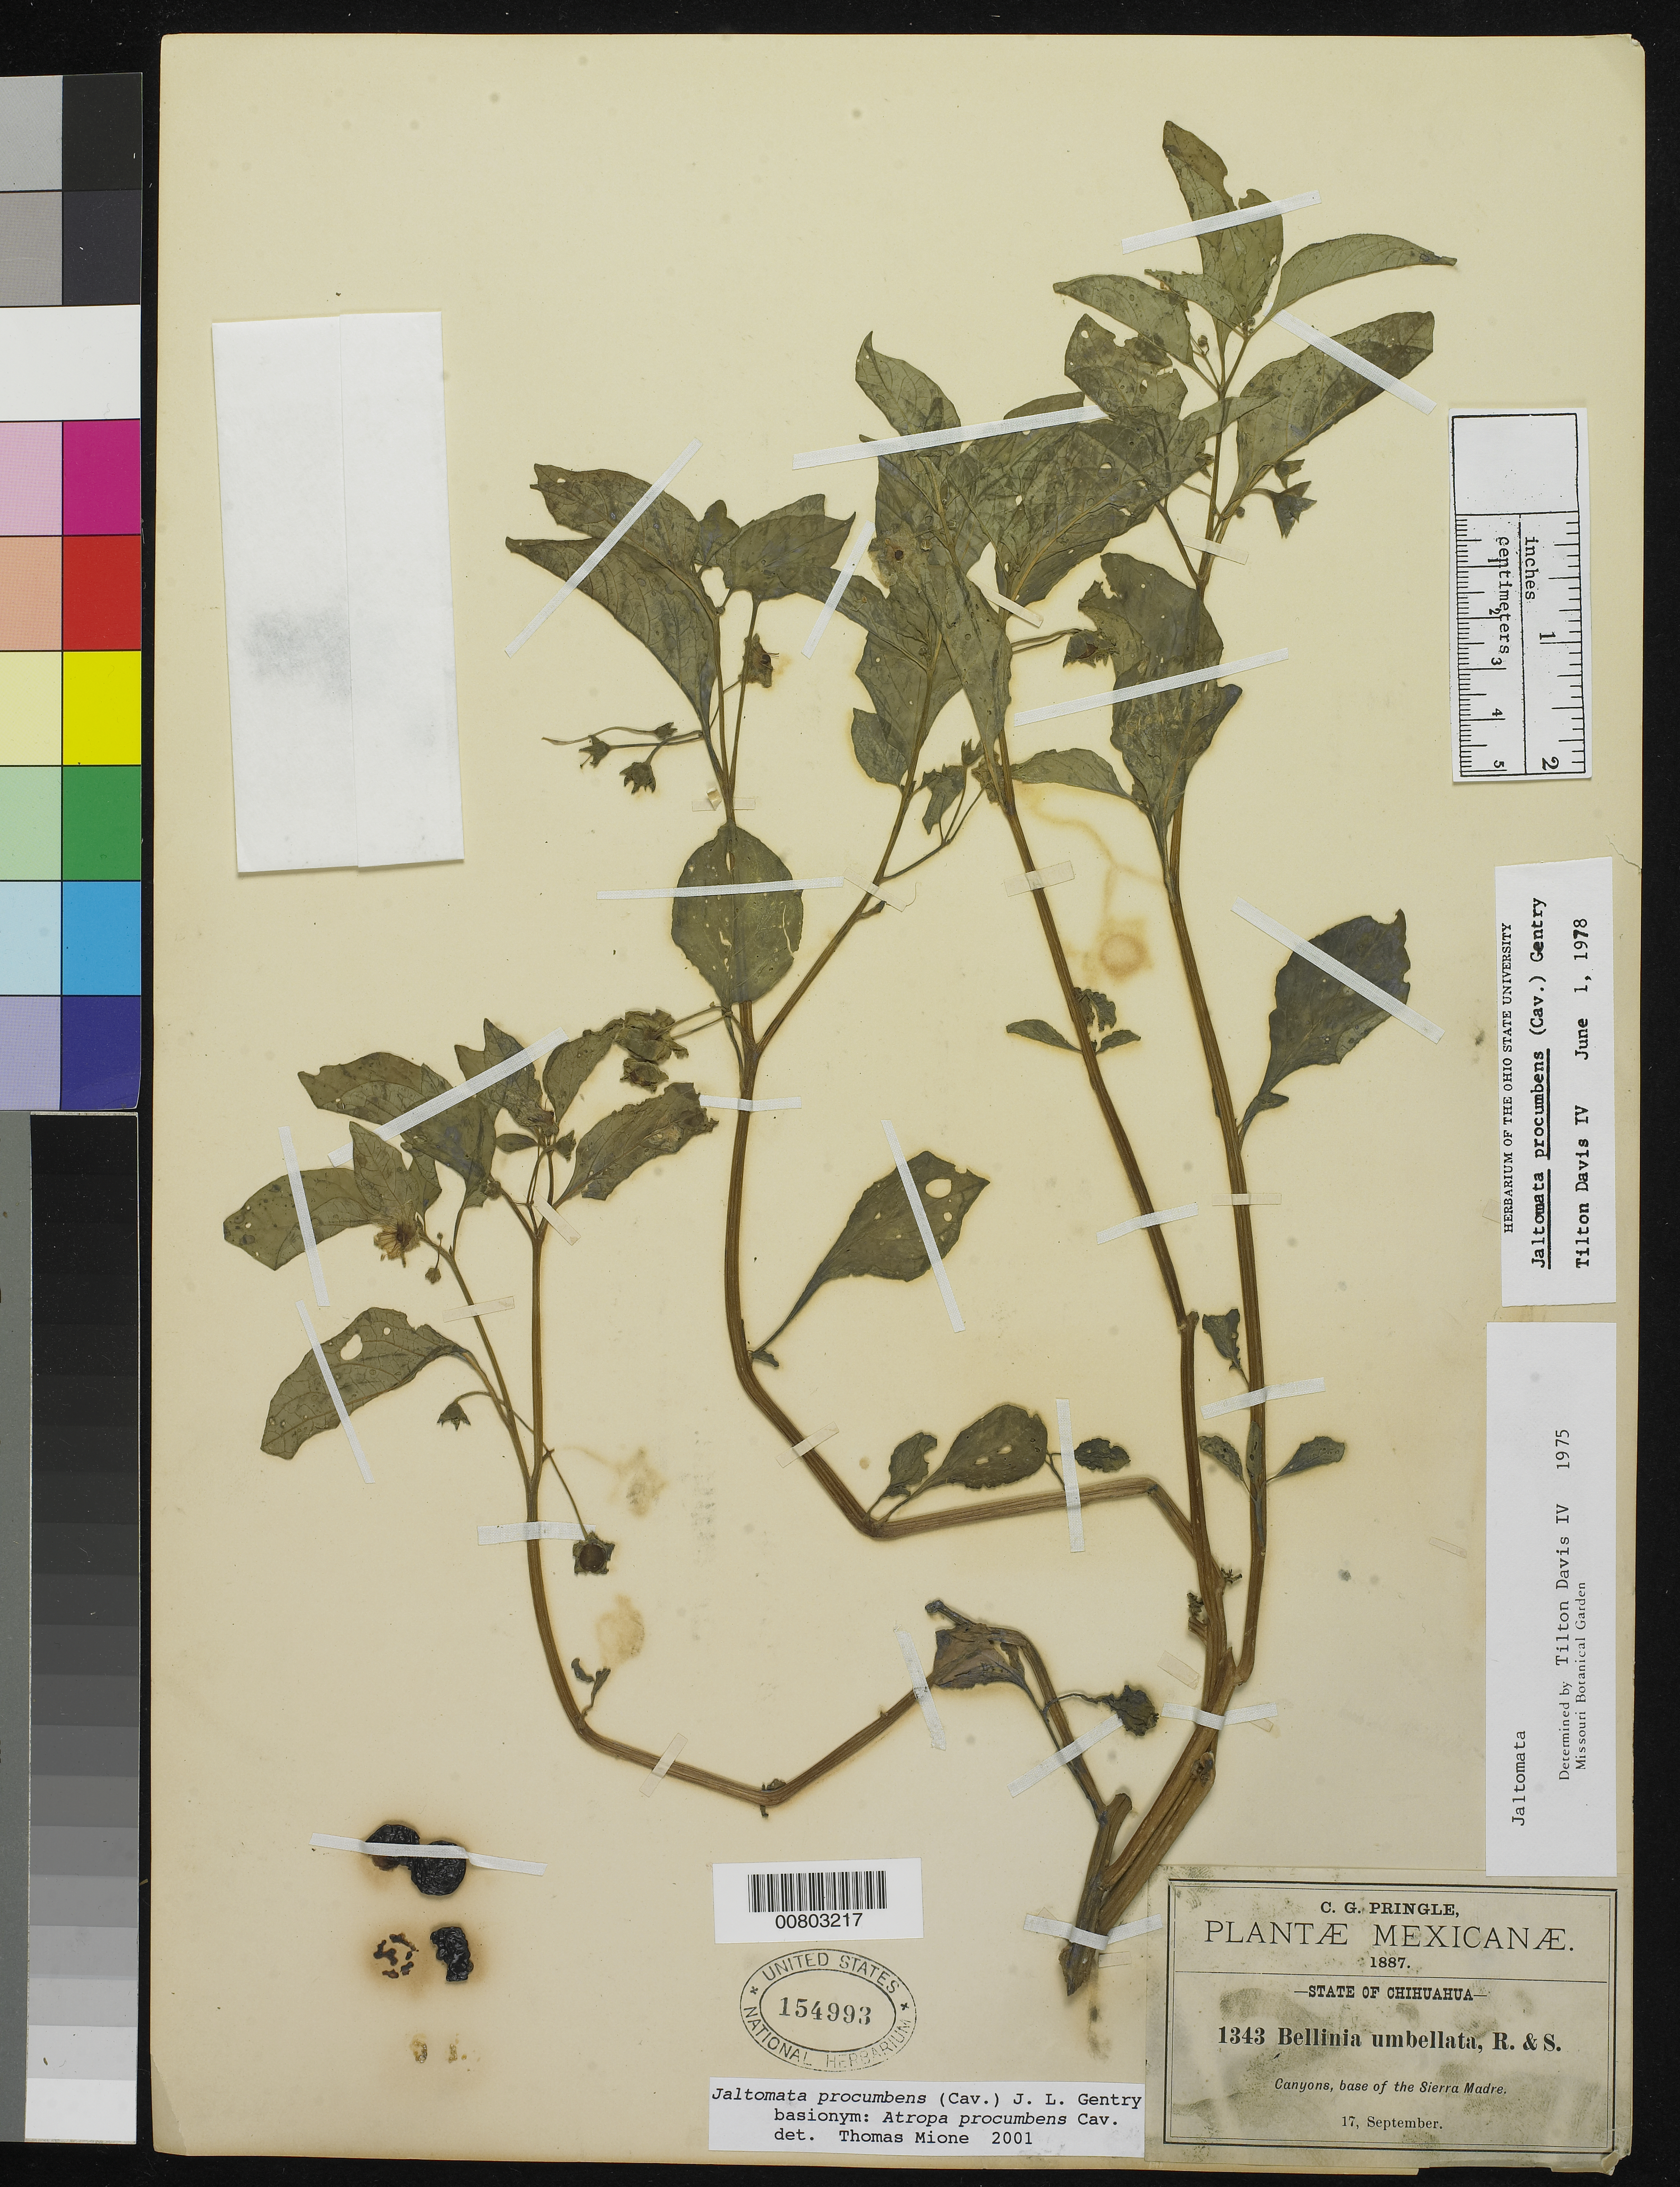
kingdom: Plantae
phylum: Tracheophyta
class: Magnoliopsida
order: Solanales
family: Solanaceae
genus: Jaltomata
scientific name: Jaltomata procumbens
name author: (Cav.) J.L. Gentry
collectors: C. G. Pringle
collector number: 1343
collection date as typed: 17 Sep 1887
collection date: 1887-09-17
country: Mexico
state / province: Chihuahua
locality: Canyons, base of the Sierra Madre, Chihuahua.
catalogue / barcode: US 154993